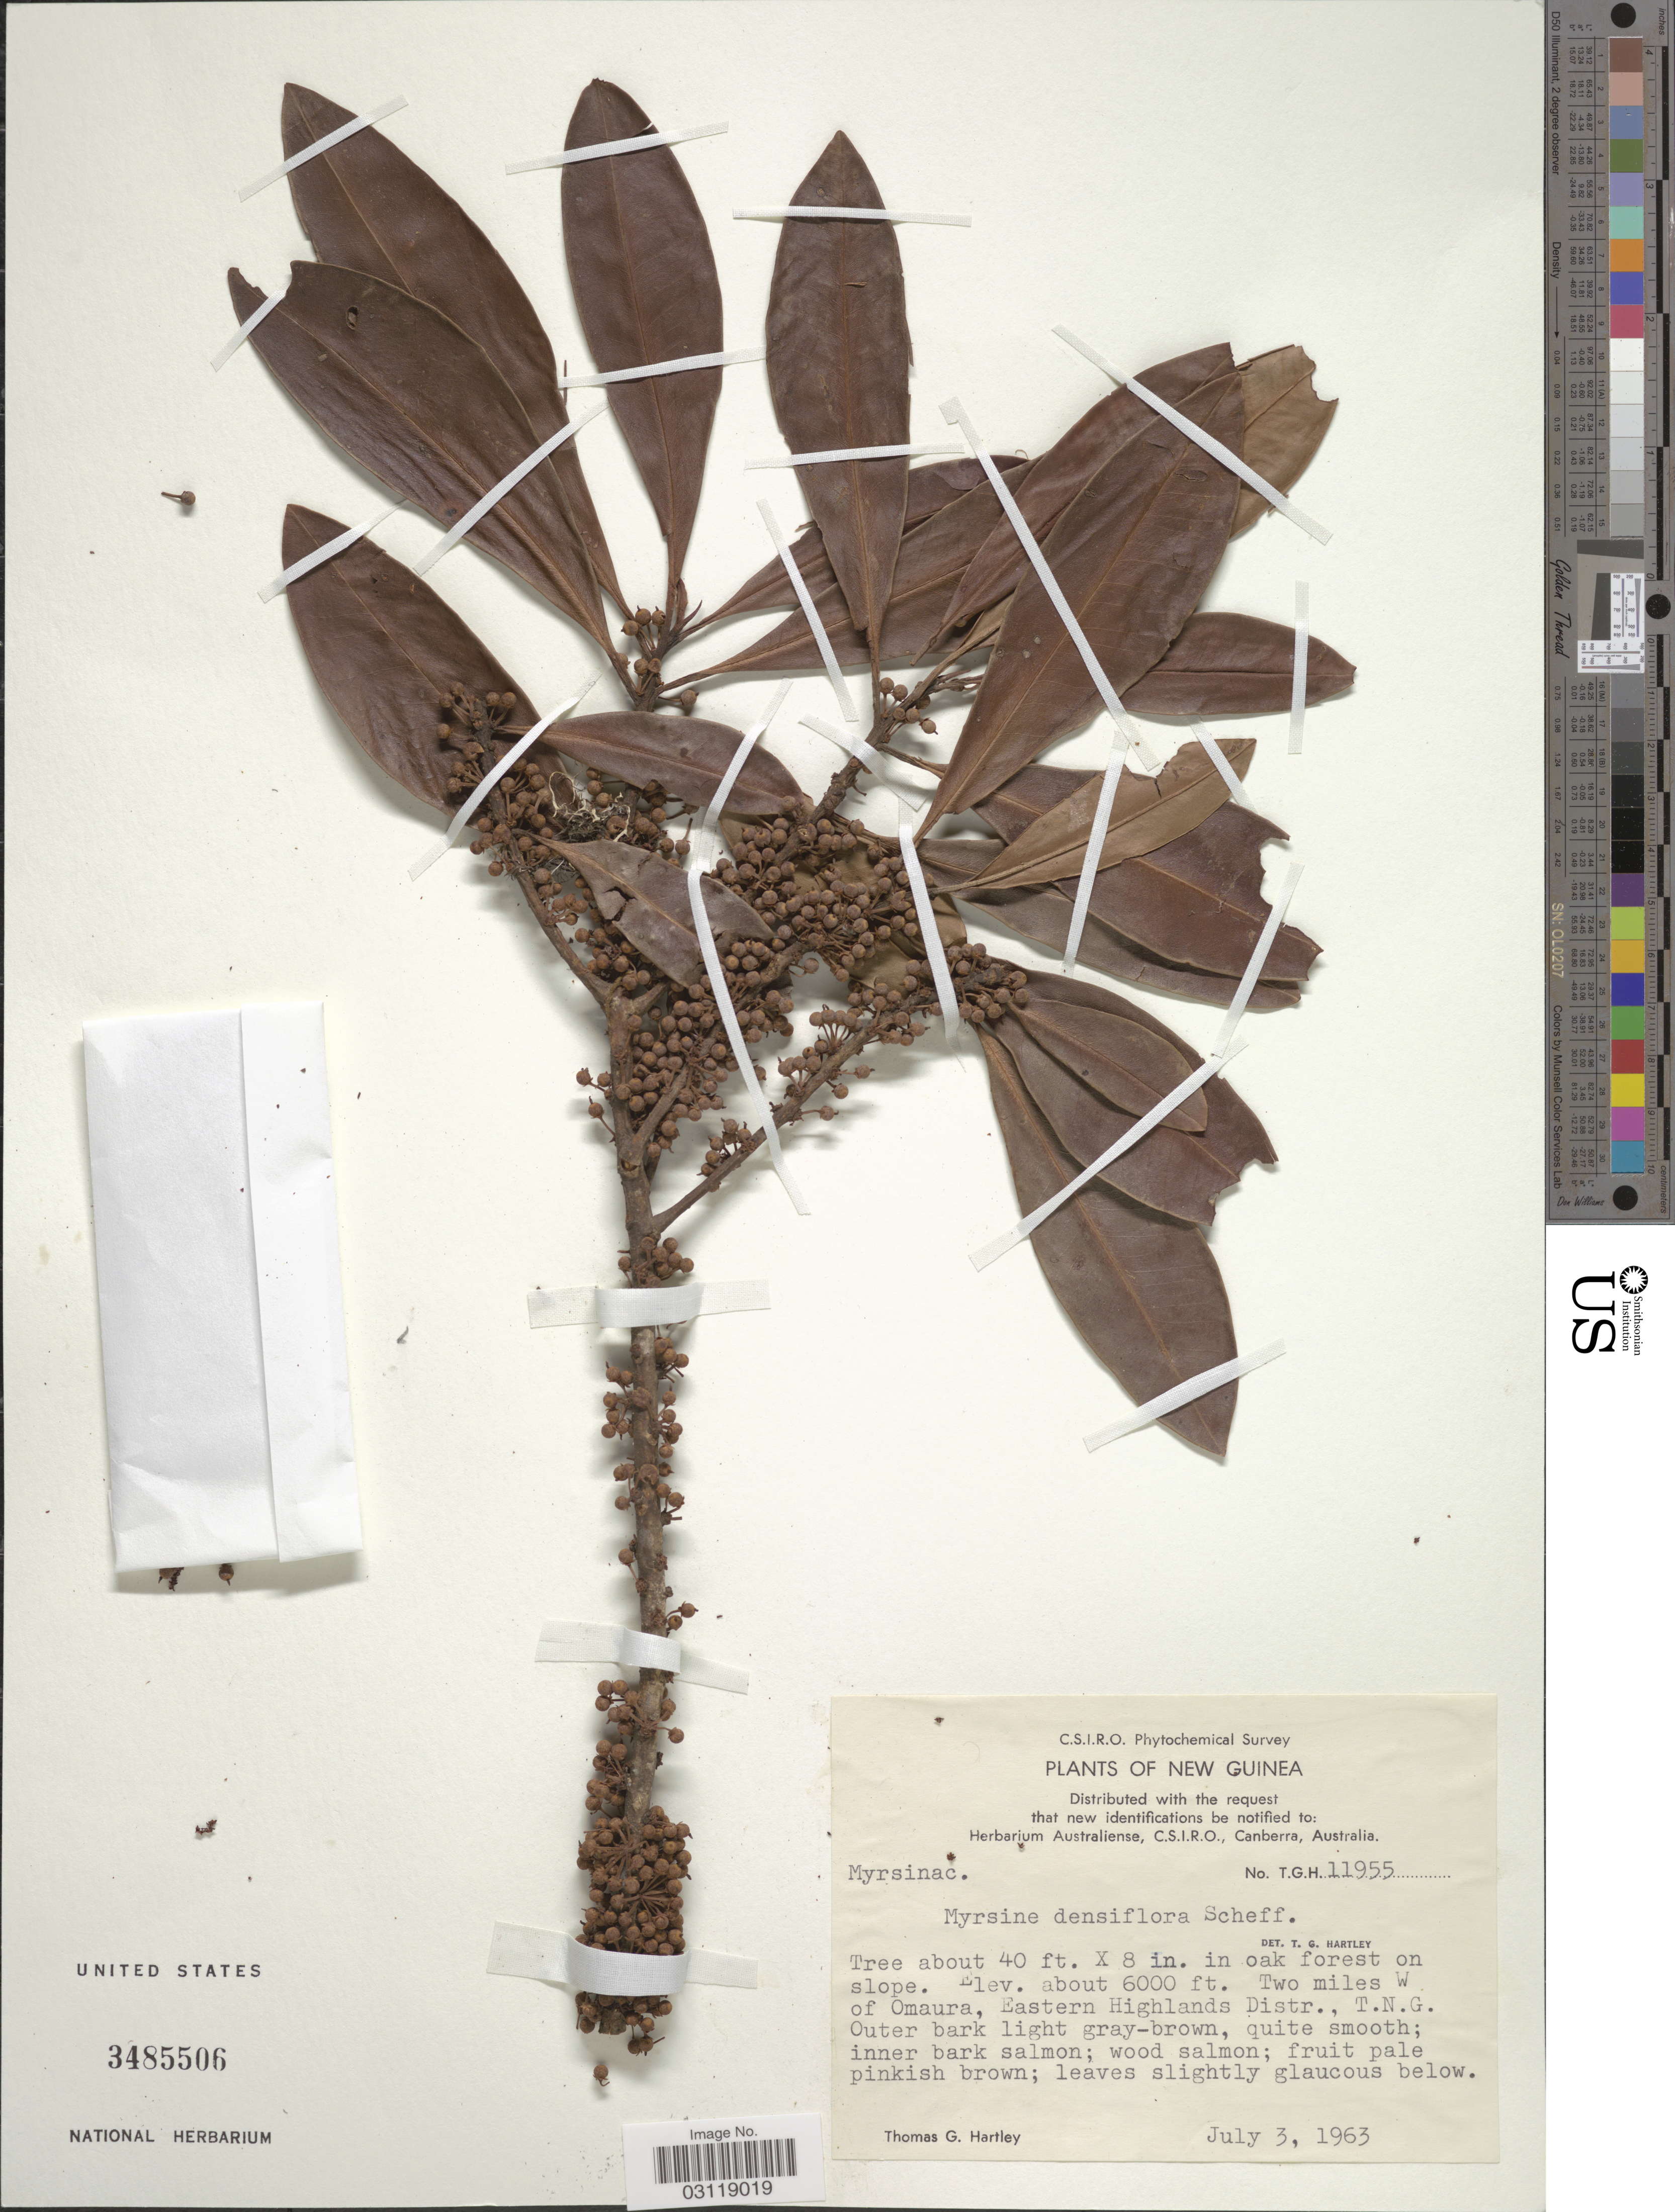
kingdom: Plantae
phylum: Tracheophyta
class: Magnoliopsida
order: Ericales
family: Primulaceae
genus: Rapanea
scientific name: Rapanea densiflora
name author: (Scheff.) Mez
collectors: T. Hartley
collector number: TGH11955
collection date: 1963-07-03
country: Papua New Guinea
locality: New Guinea. Two miles W of Omaura, Eastern Highlands Distr., T.N.G.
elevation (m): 1829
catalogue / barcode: US 3485506